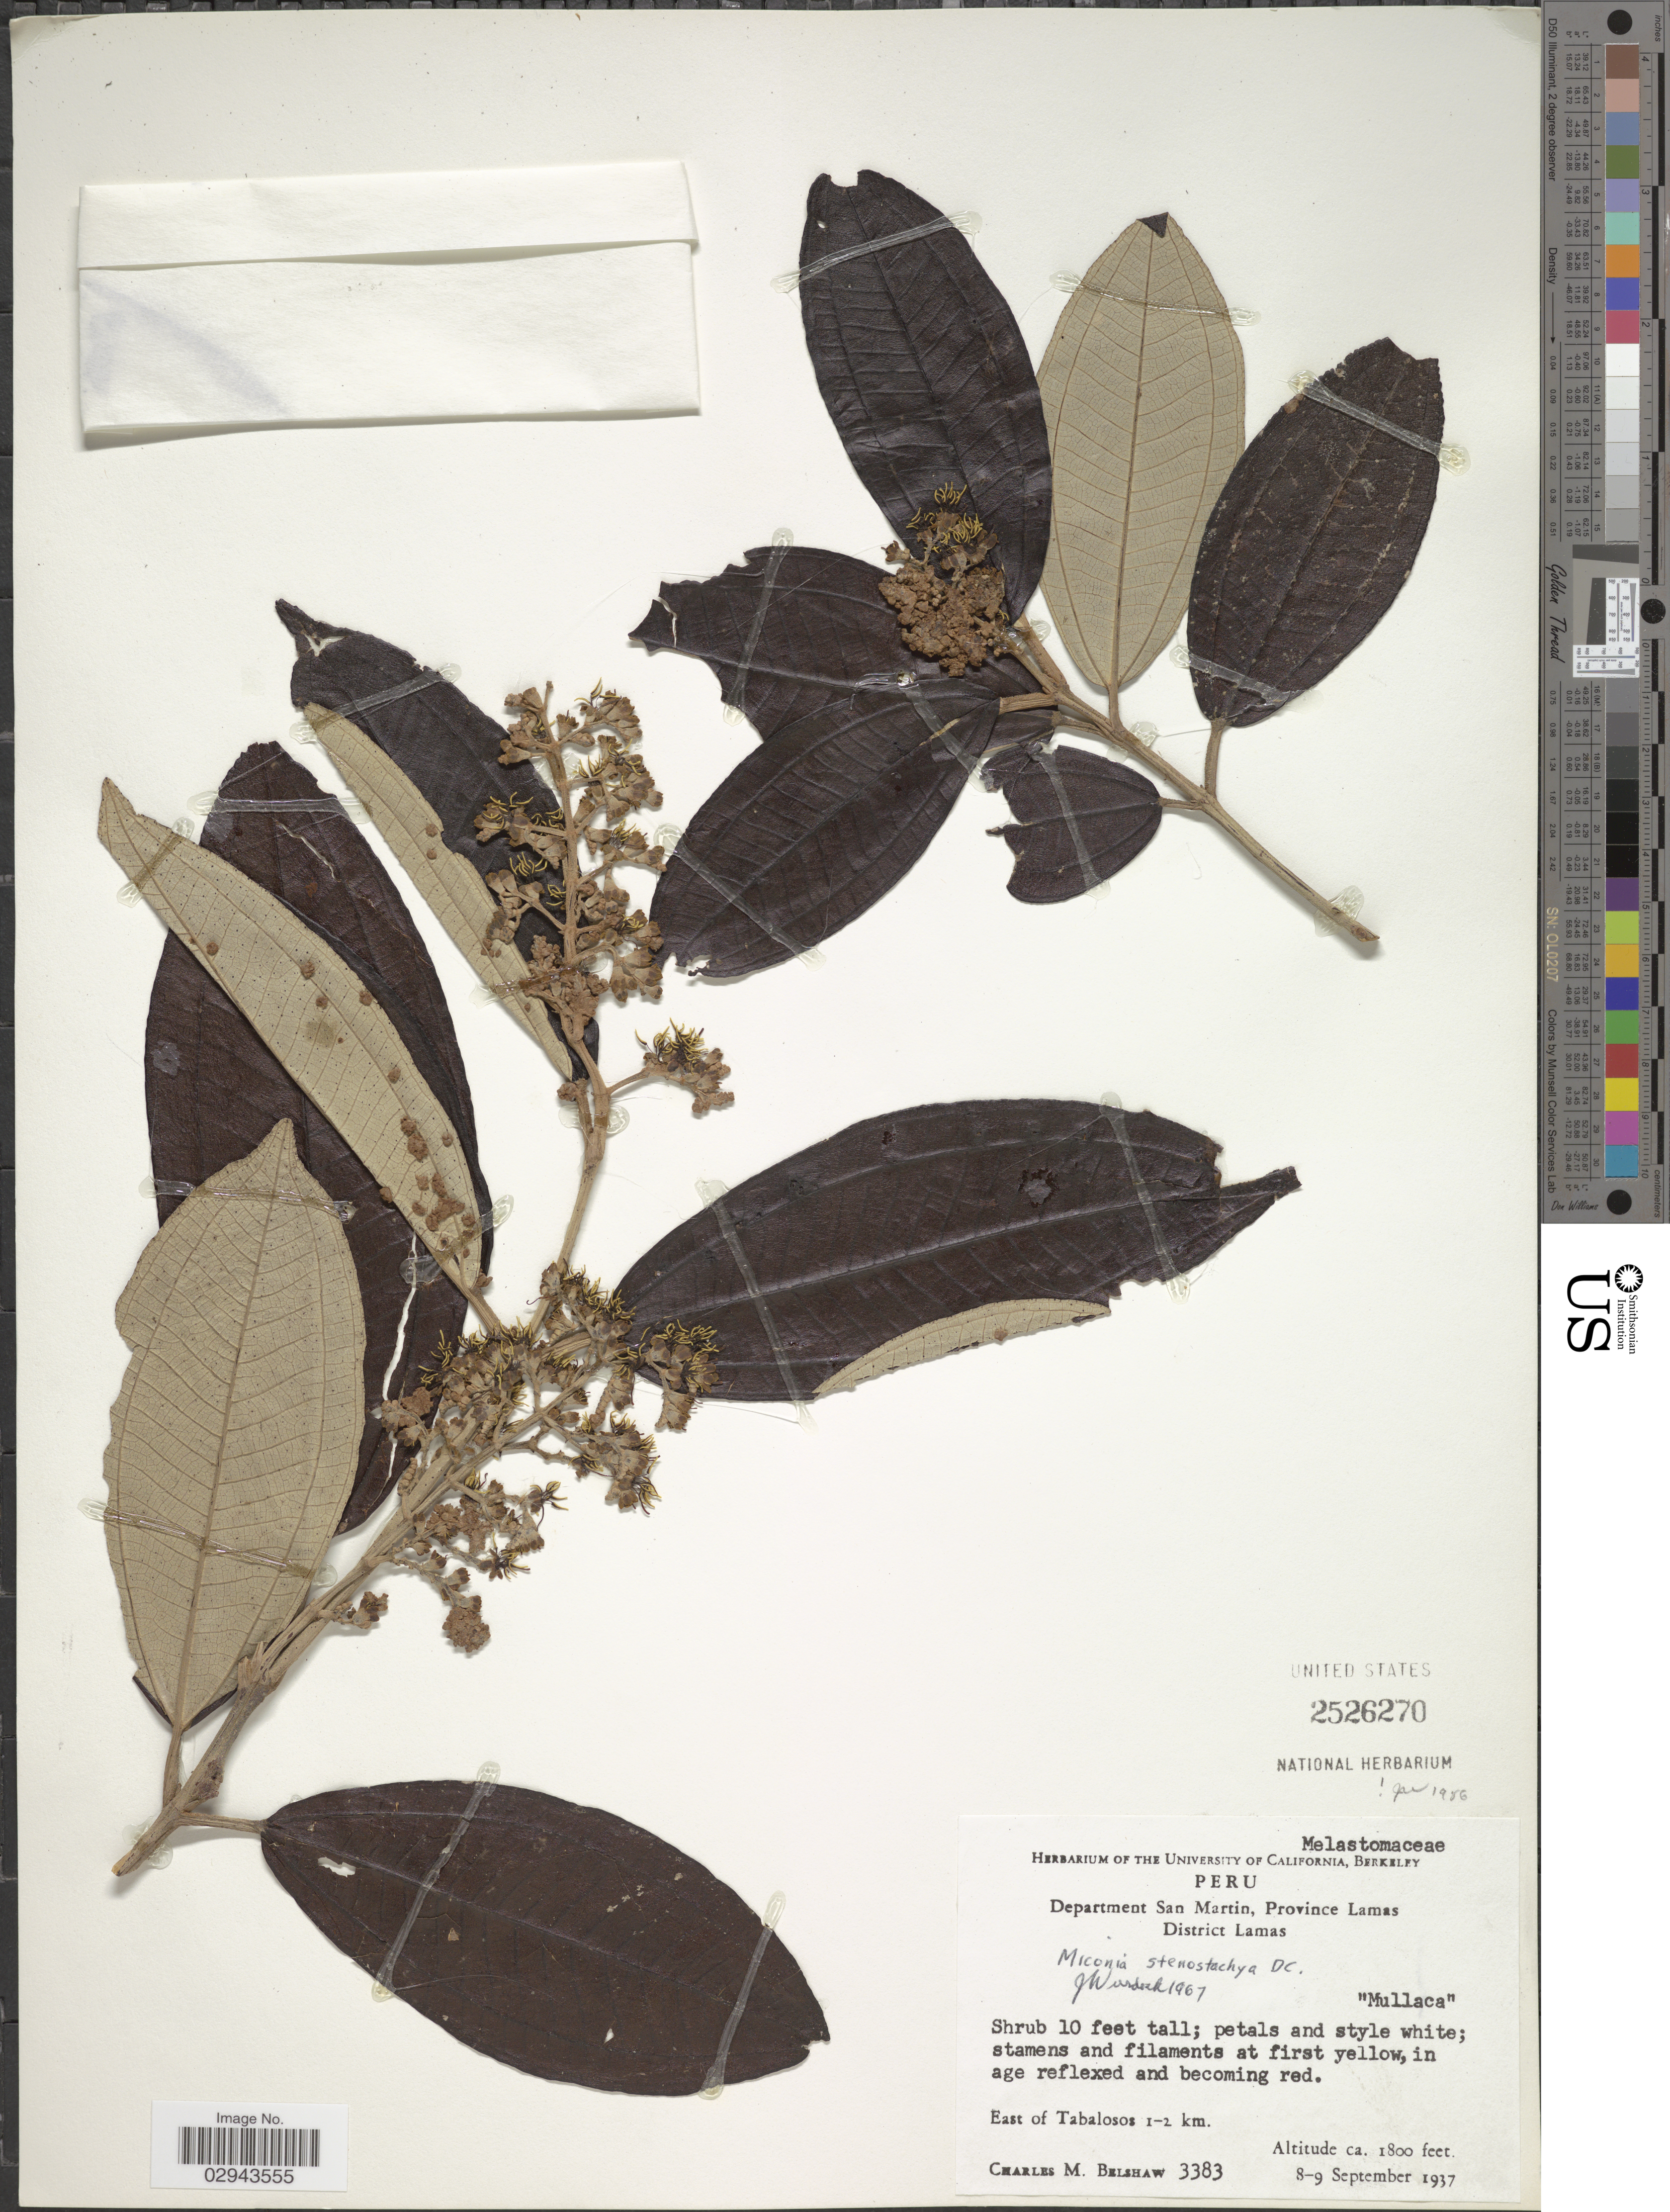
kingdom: Plantae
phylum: Tracheophyta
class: Magnoliopsida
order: Myrtales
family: Melastomataceae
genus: Miconia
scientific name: Miconia stenostachya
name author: DC.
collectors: C. Shaw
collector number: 3383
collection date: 1937-09-08/1937-09-09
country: Peru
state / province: San Martín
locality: Department of San Martin, Province Lamas. District Lamas. East of Tabalosos 1-2 km.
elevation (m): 549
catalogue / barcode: US 2526270